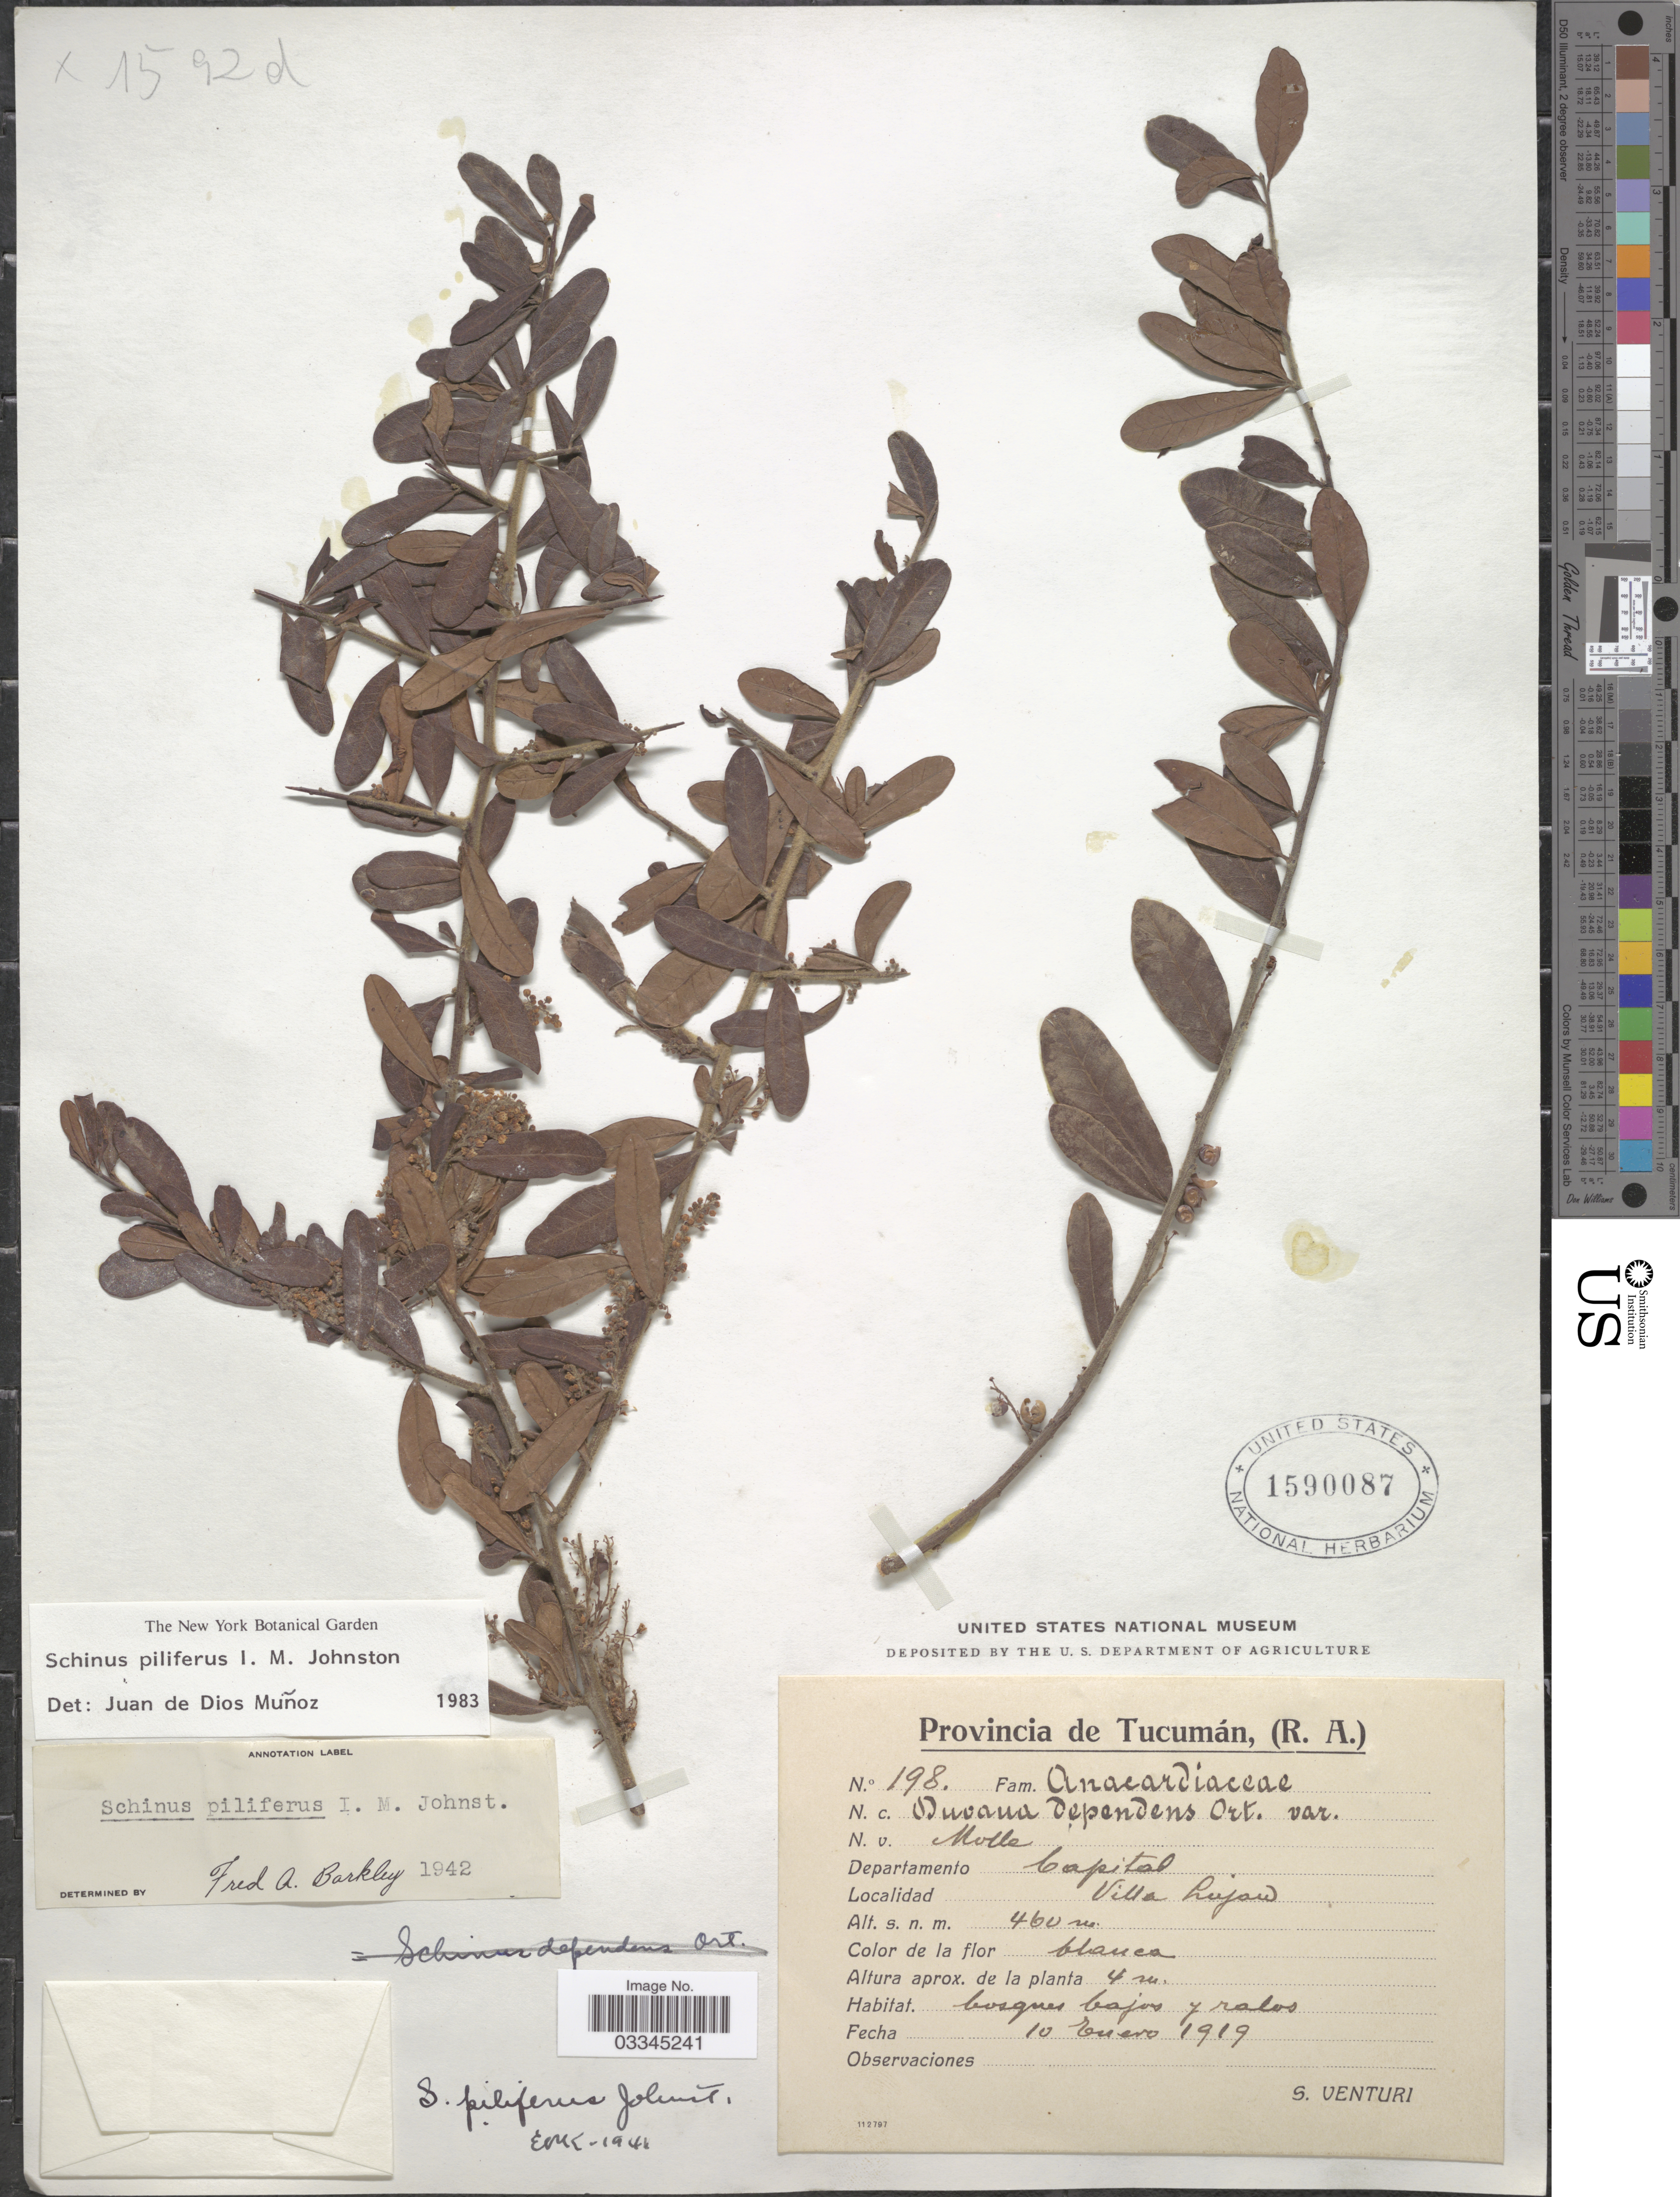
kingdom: Plantae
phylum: Tracheophyta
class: Magnoliopsida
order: Sapindales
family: Anacardiaceae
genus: Schinus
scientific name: Schinus pilifera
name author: I.M. Johnst.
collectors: S. Venturi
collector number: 198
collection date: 1919-01-10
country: Argentina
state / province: Tucuman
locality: Departamento Capital, Villa Lujan.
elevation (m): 460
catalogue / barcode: US 1590087